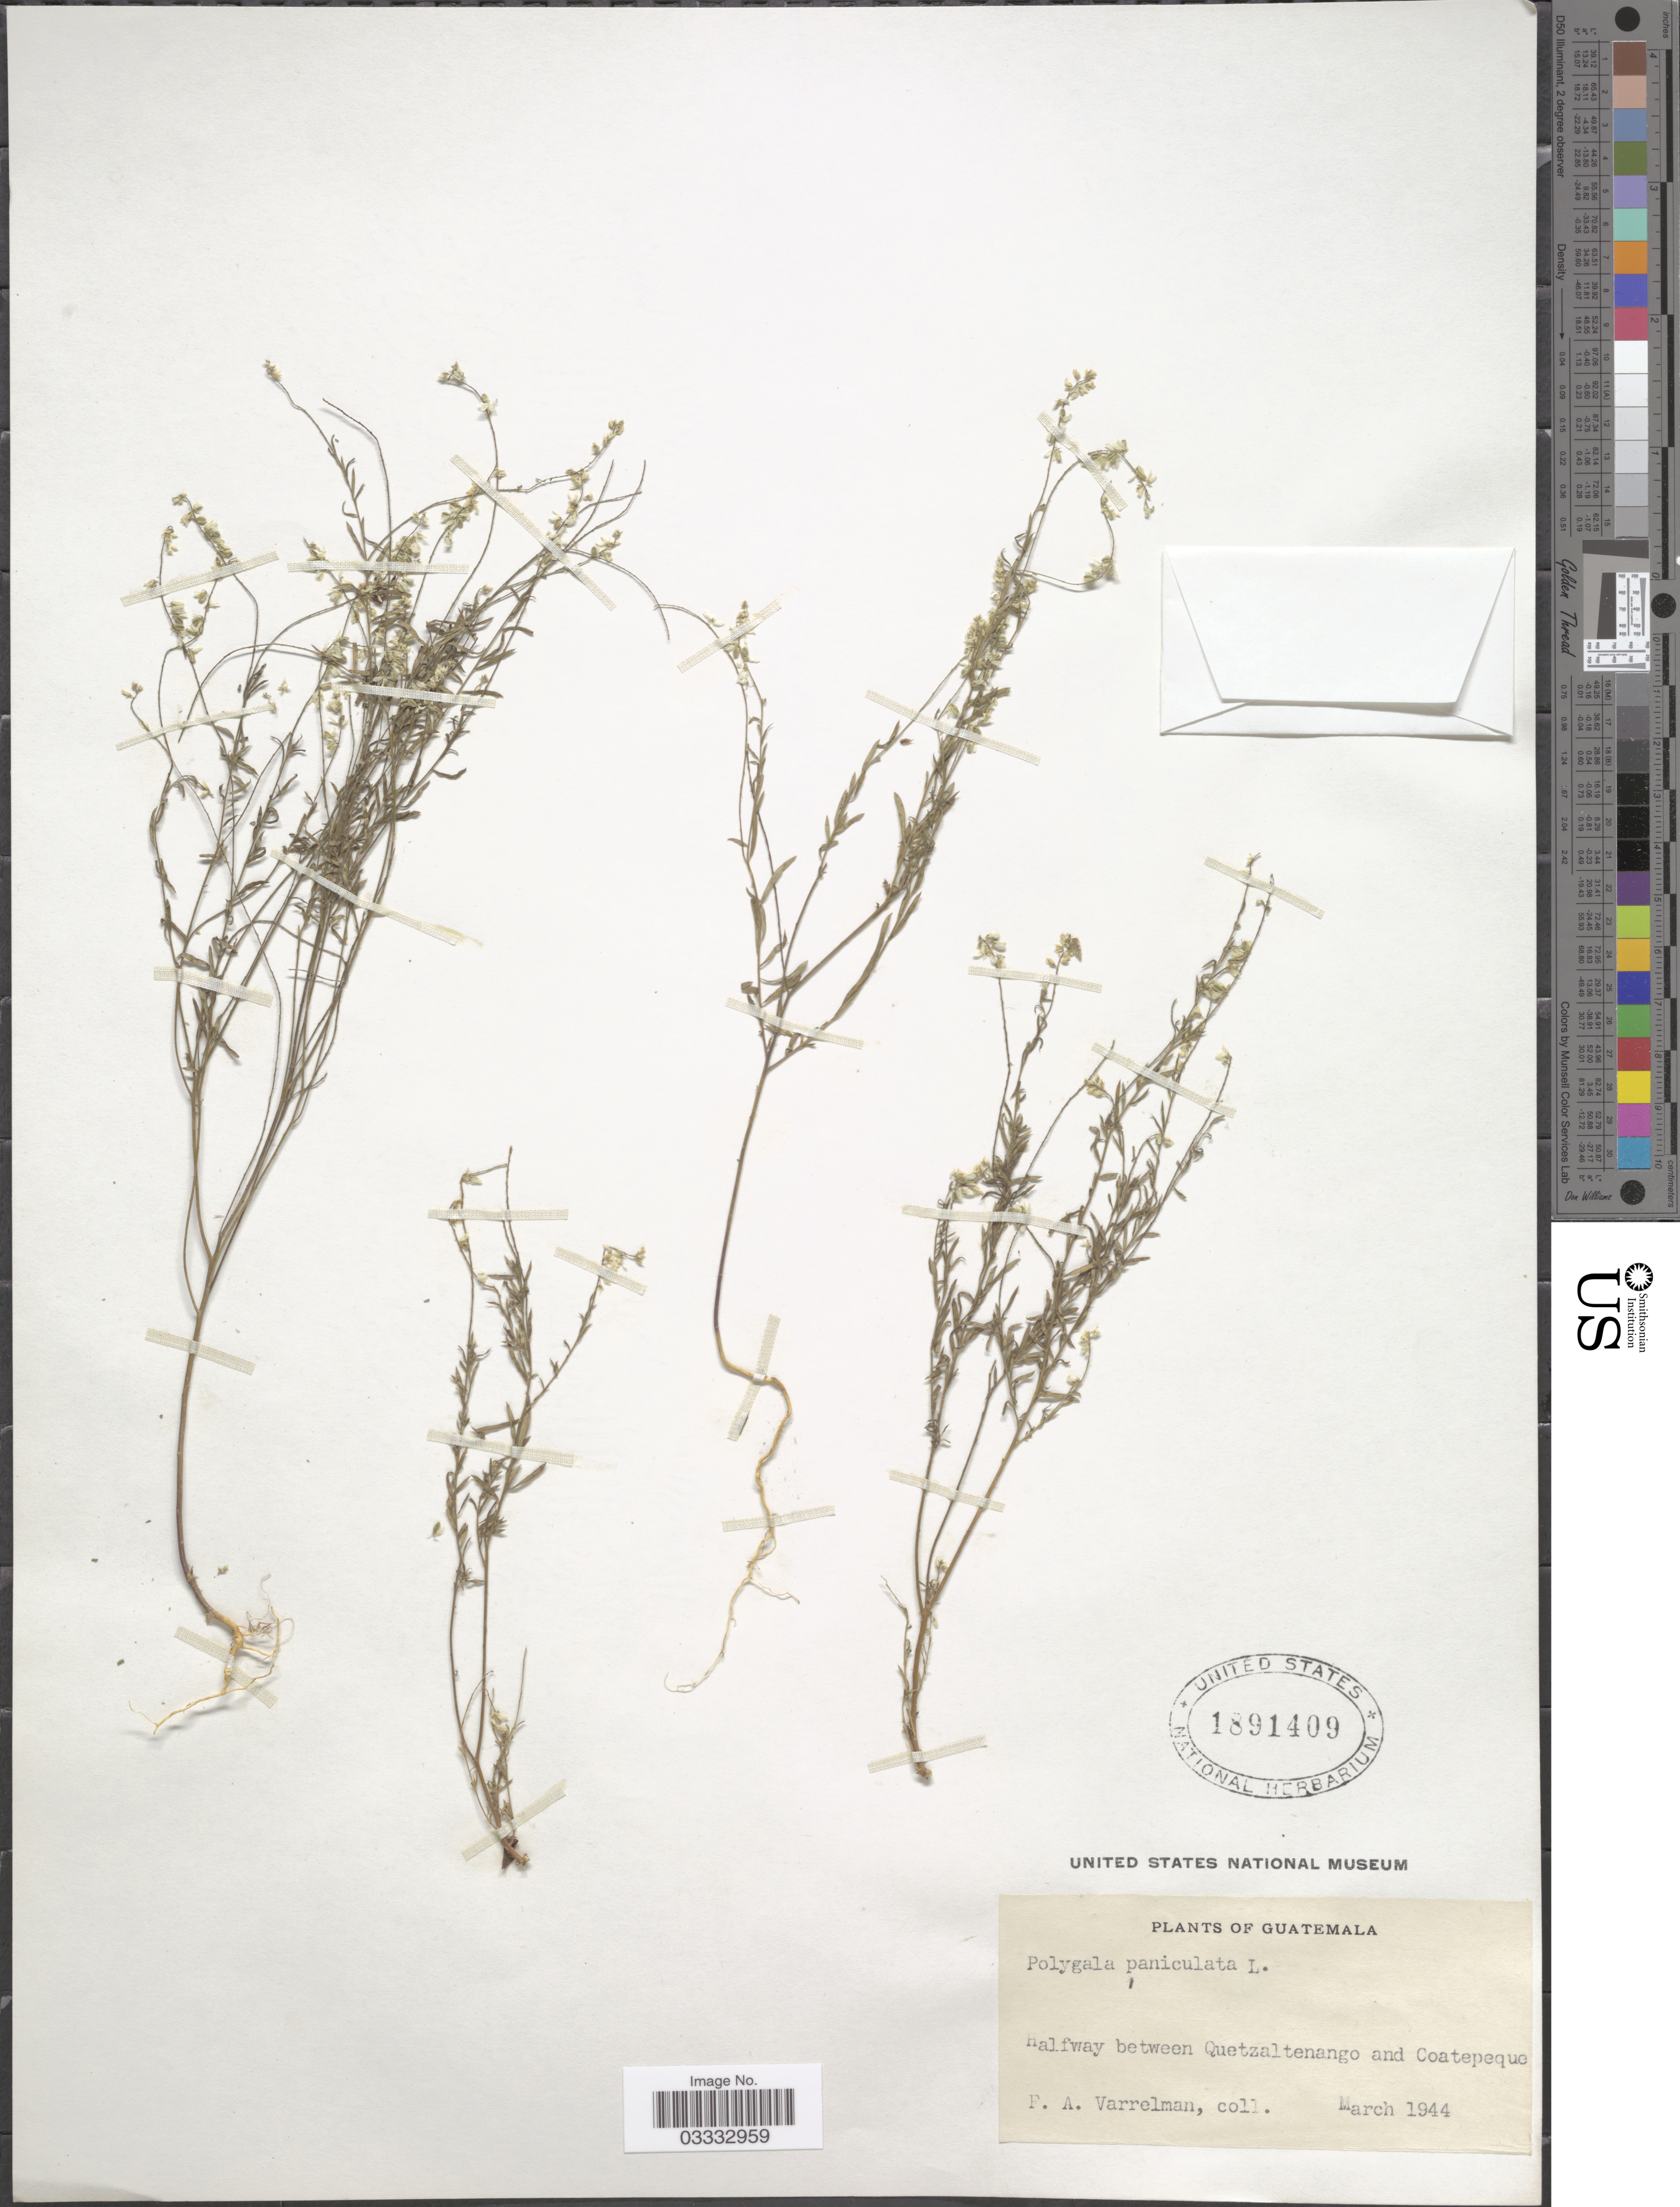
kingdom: Plantae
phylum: Tracheophyta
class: Magnoliopsida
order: Fabales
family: Polygalaceae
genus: Polygala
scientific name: Polygala paniculata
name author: L.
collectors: F. Varrelman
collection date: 1944-03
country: Guatemala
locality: Halfway between Quetzaltenango and Coatepeque.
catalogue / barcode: US 1891409